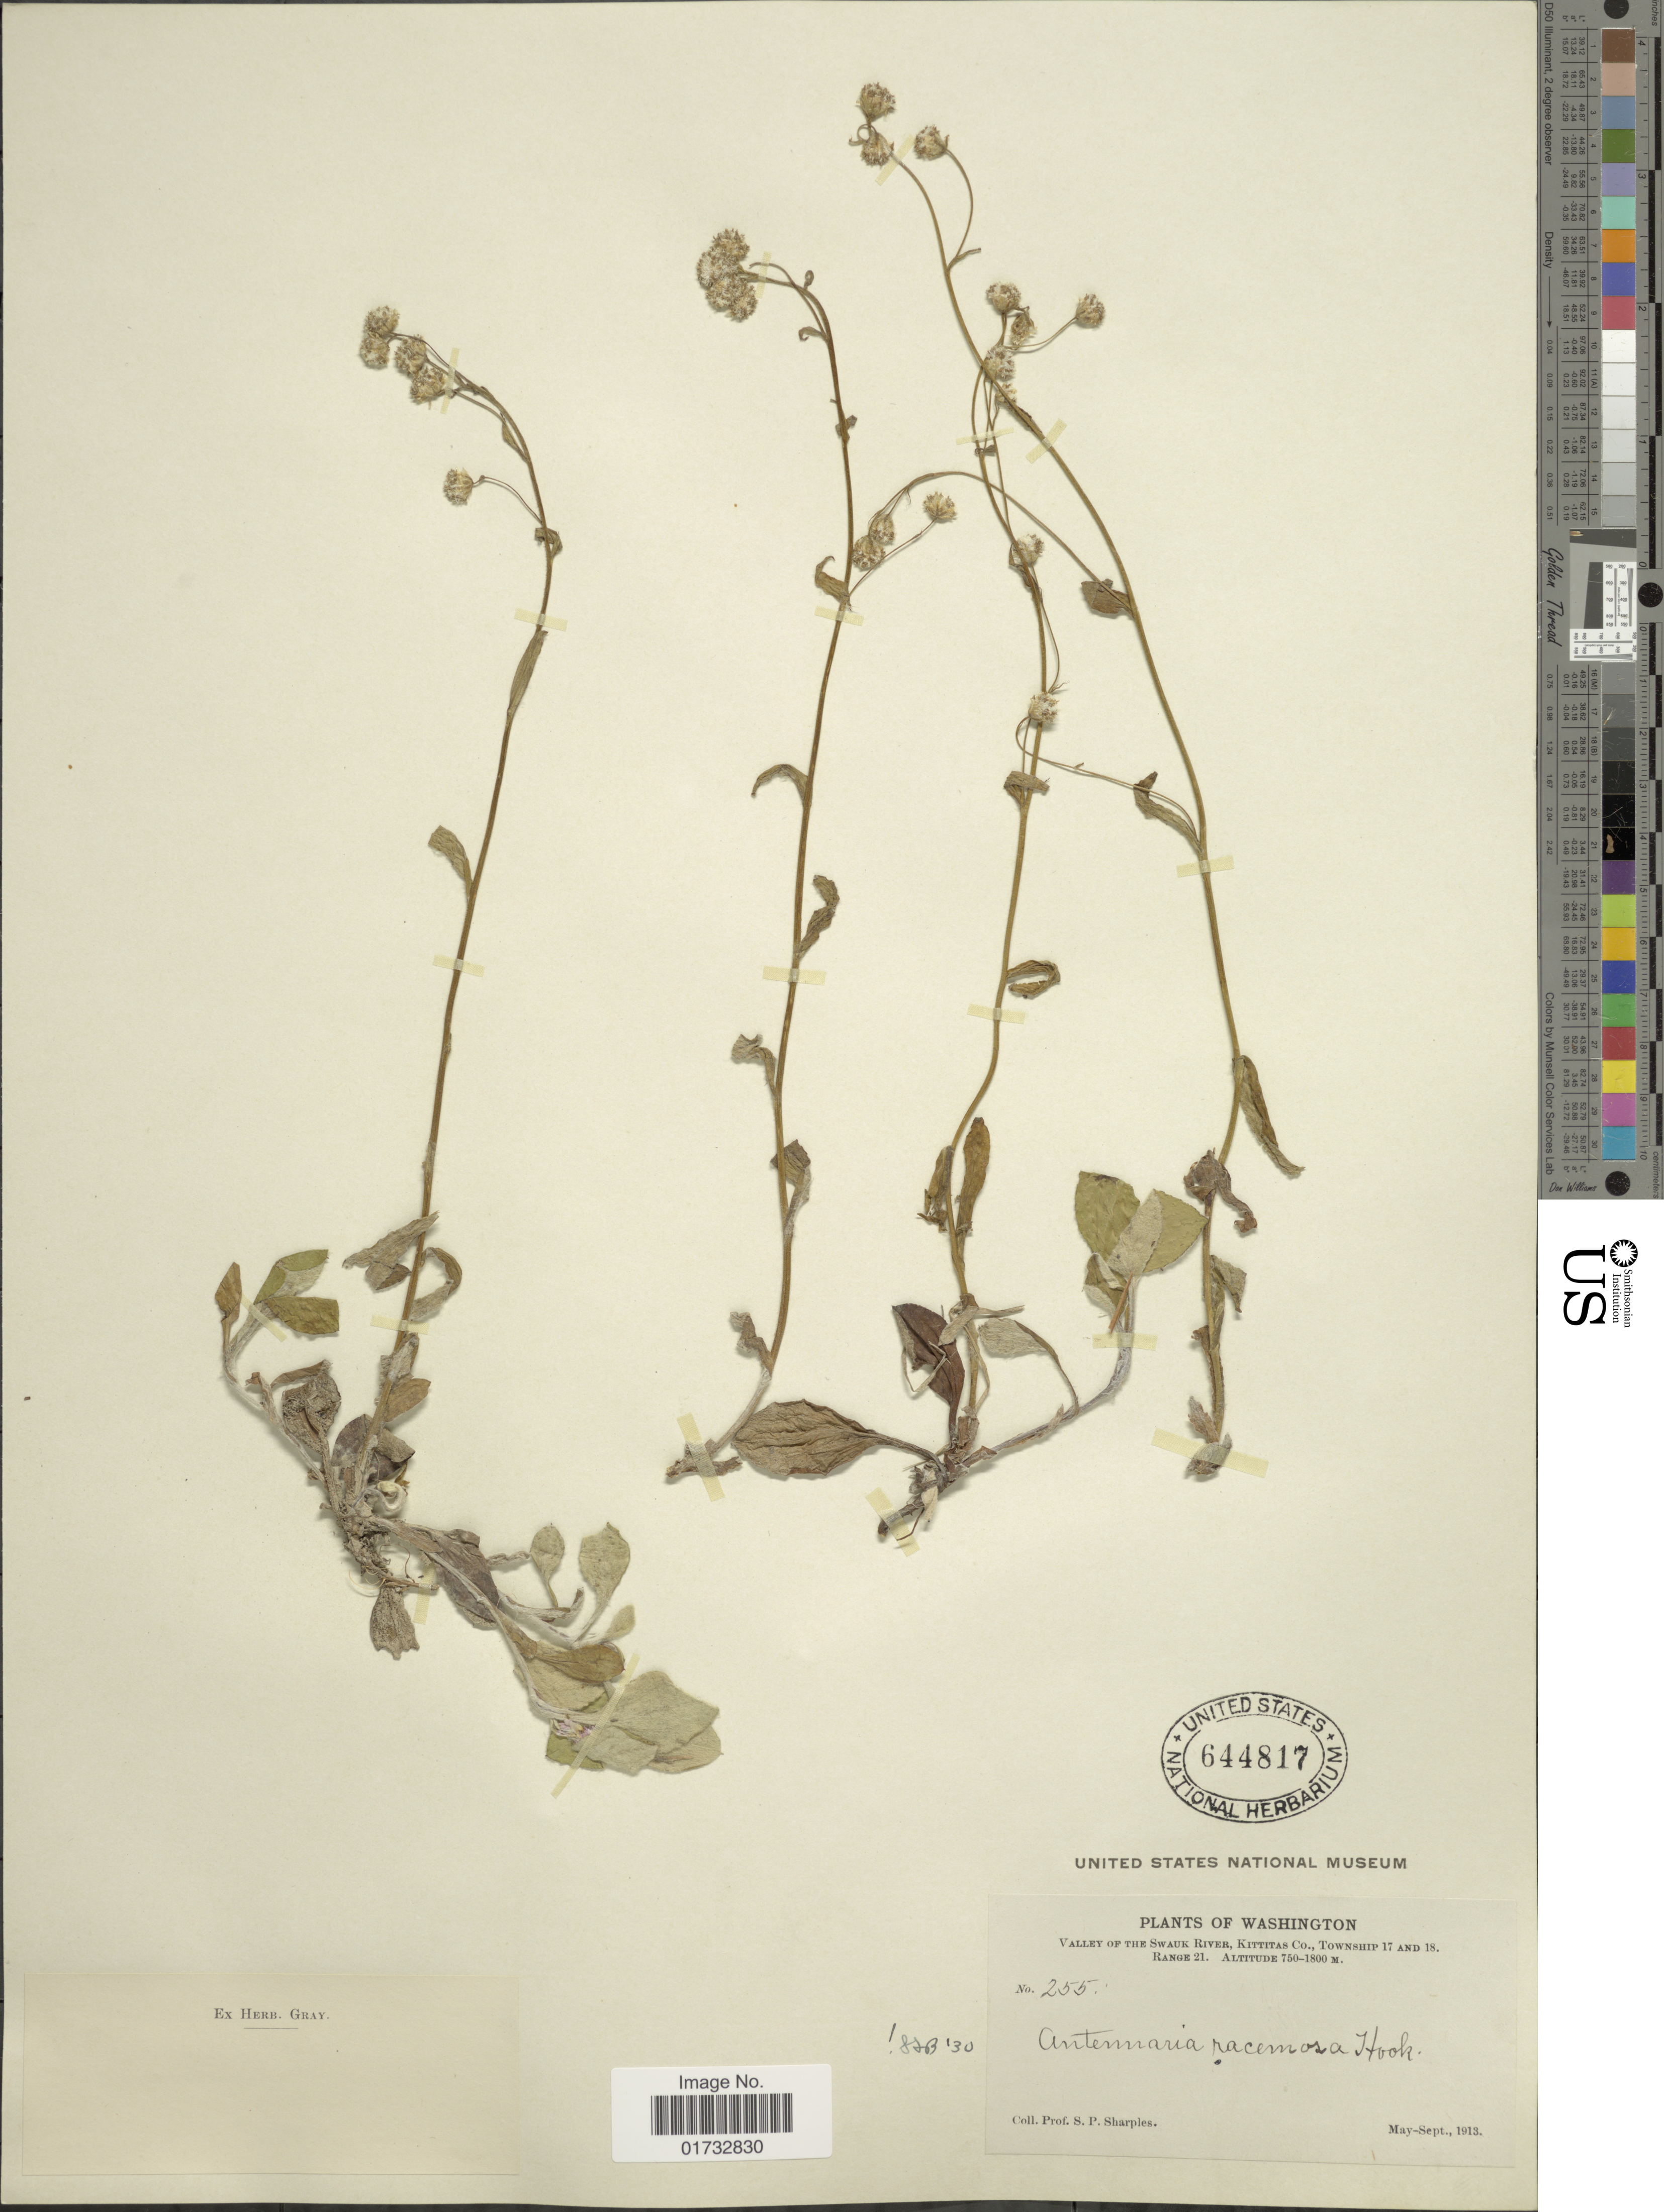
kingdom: Plantae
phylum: Tracheophyta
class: Magnoliopsida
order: Asterales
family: Asteraceae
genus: Antennaria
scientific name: Antennaria racemosa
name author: Hook.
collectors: S. Sharples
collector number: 255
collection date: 1913-05/1913-09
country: United States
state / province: Washington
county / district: Kittitas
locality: Valley of the Swauk River, Kittitas Co., Township 17 and 18. Range 21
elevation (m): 750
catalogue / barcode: US 644817